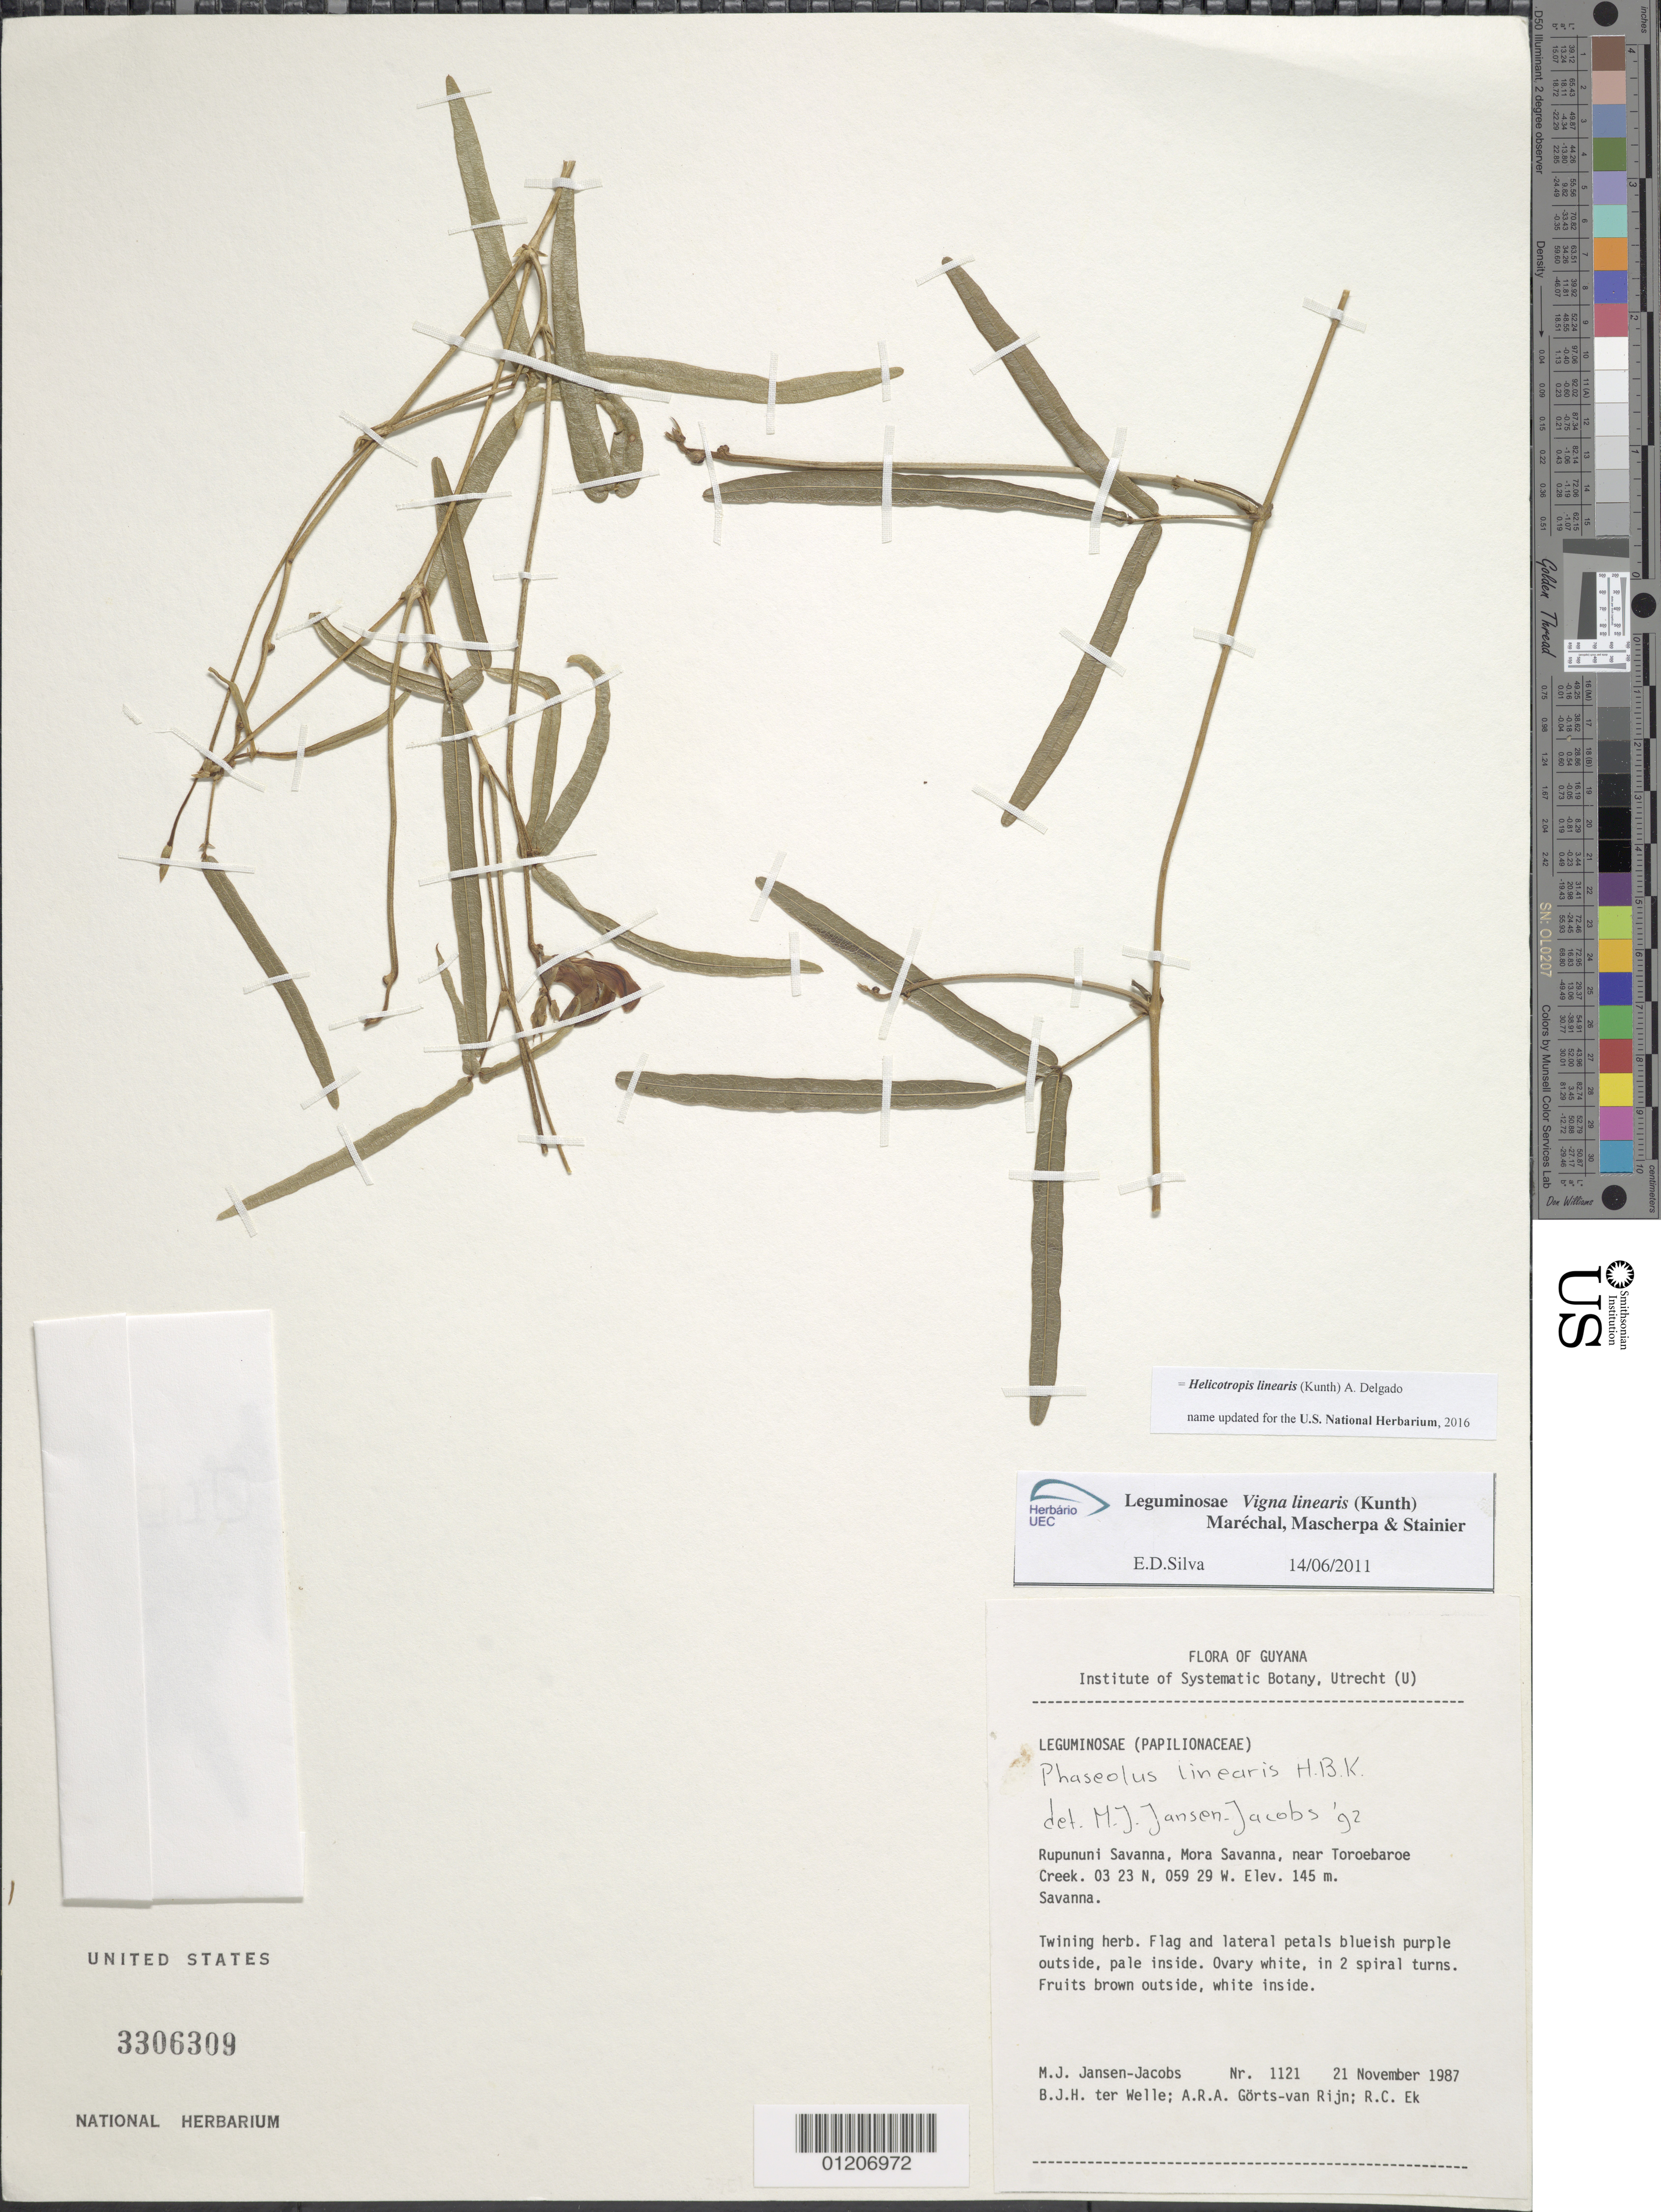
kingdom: Plantae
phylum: Tracheophyta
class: Magnoliopsida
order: Fabales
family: Fabaceae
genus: Helicotropis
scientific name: Helicotropis linearis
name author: (Kunth) A. Delgado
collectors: M. J. Jansen-Jacobs, B. Welle, A. .R. A. Görts-van Rijn & R. C. Ek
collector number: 1121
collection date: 1987-11-21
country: Guyana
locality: Rupununi Savanna, Mora Savanna, near Toroebaroe Creek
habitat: Savanna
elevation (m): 145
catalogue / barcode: US 3306309